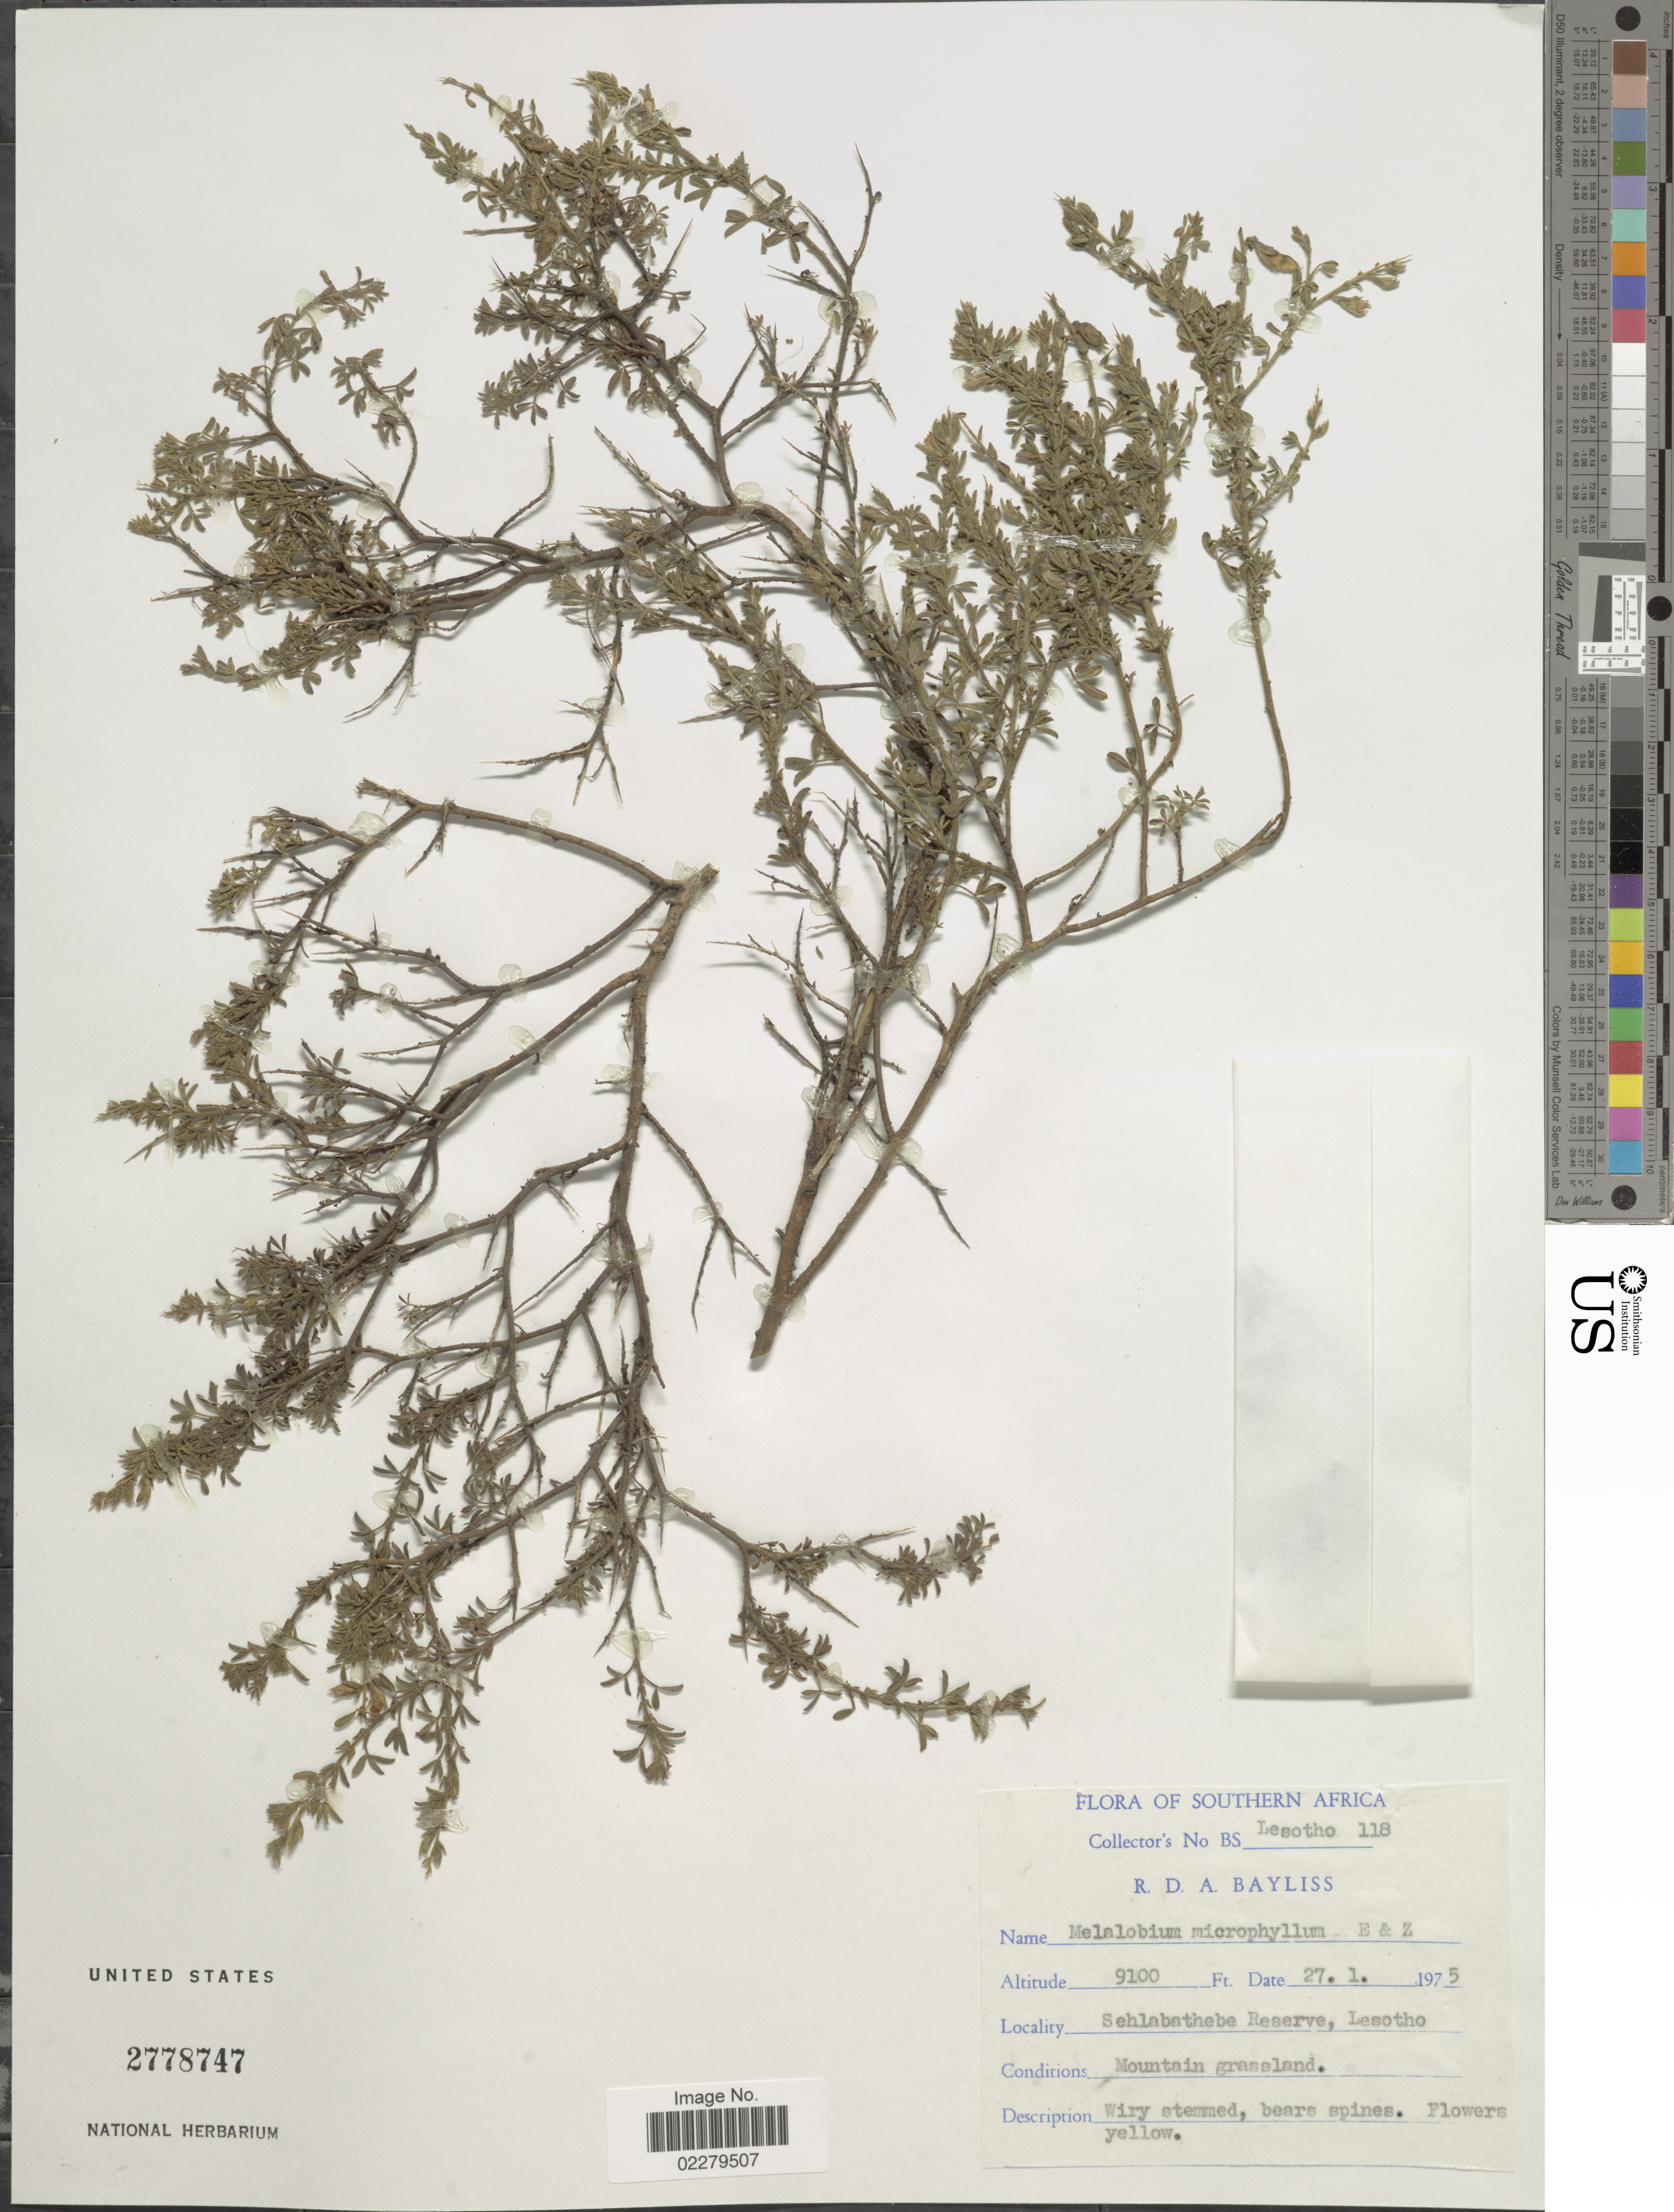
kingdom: Plantae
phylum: Tracheophyta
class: Magnoliopsida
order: Fabales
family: Fabaceae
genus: Melolobium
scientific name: Melolobium microphyllum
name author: Eckl. & Zeyh.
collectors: R. Bayliss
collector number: BS Lesotho118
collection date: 1975-01-27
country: Lesotho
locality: Sehlabathebe Reserve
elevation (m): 2774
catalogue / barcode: US 2778747